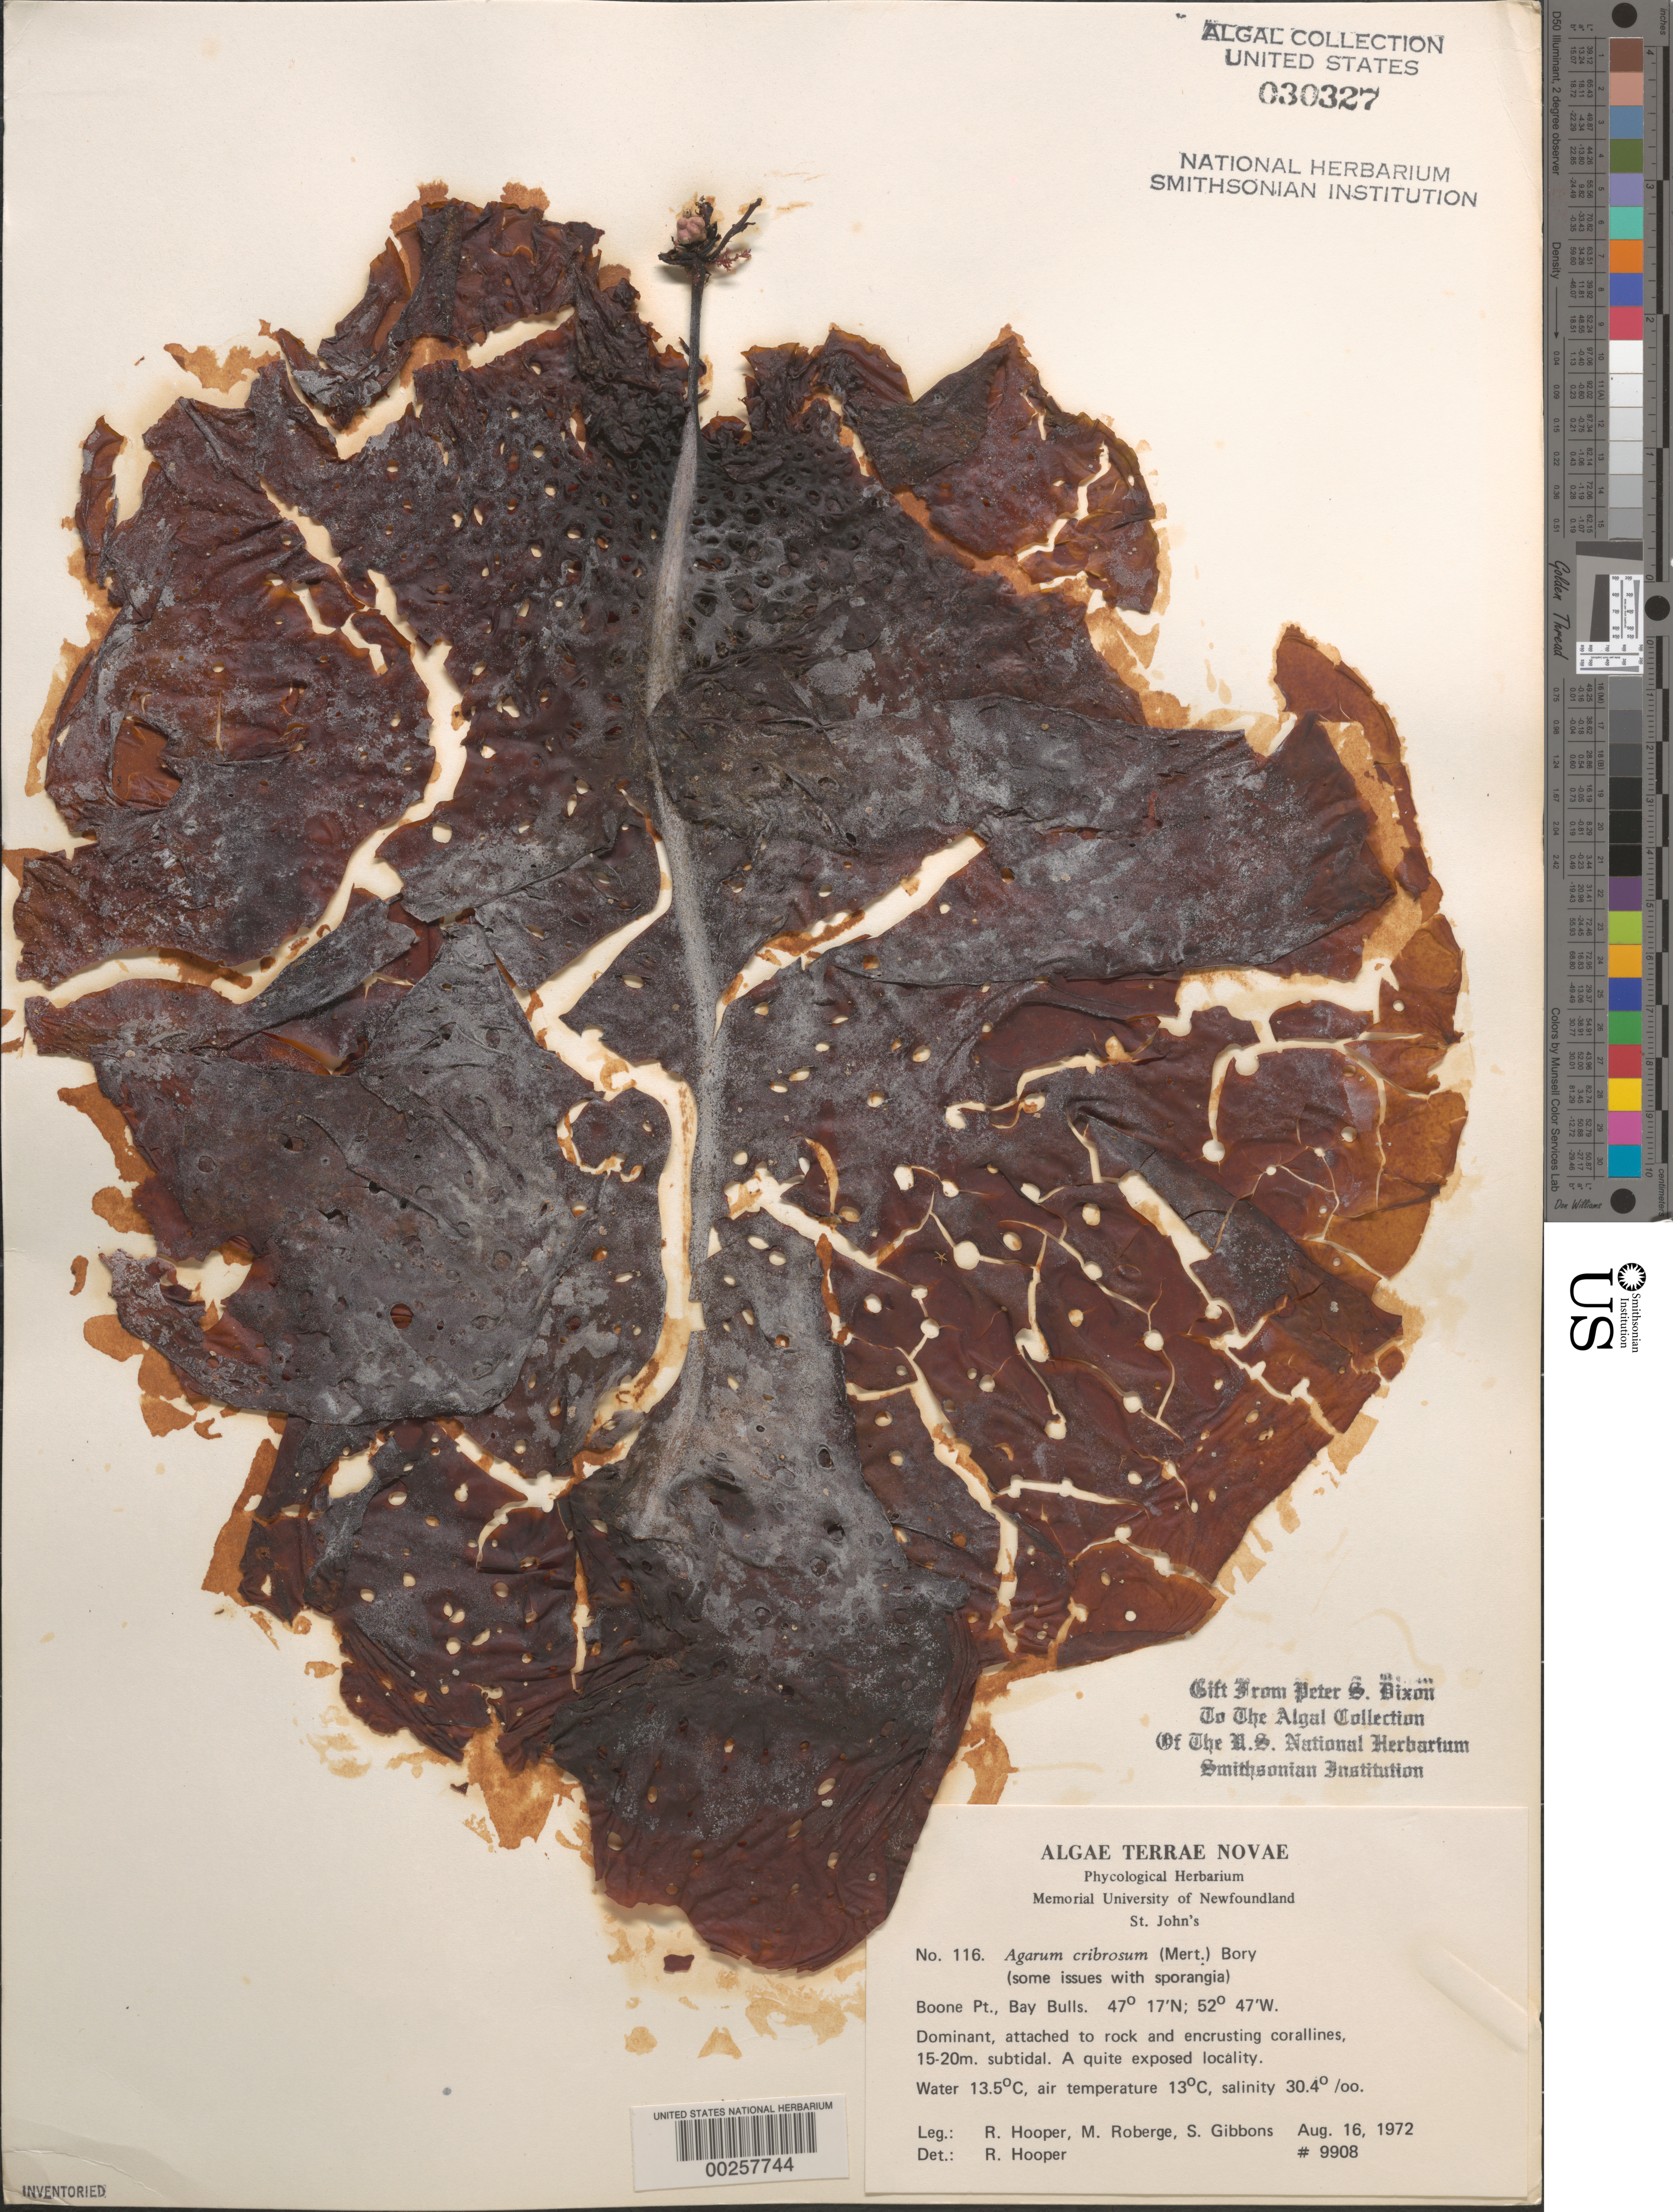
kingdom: Chromista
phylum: Ochrophyta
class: Phaeophyceae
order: Laminariales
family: Costariaceae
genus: Agarum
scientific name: Agarum clathratum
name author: Dumortier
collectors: R. G. Hooper, M. Roberge & S. Gibbons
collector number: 9908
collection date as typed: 16 Aug 1972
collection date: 1972-08-16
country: Canada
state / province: Newfoundland and Labrador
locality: Boone Point, Bay Bulls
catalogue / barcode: US 30327